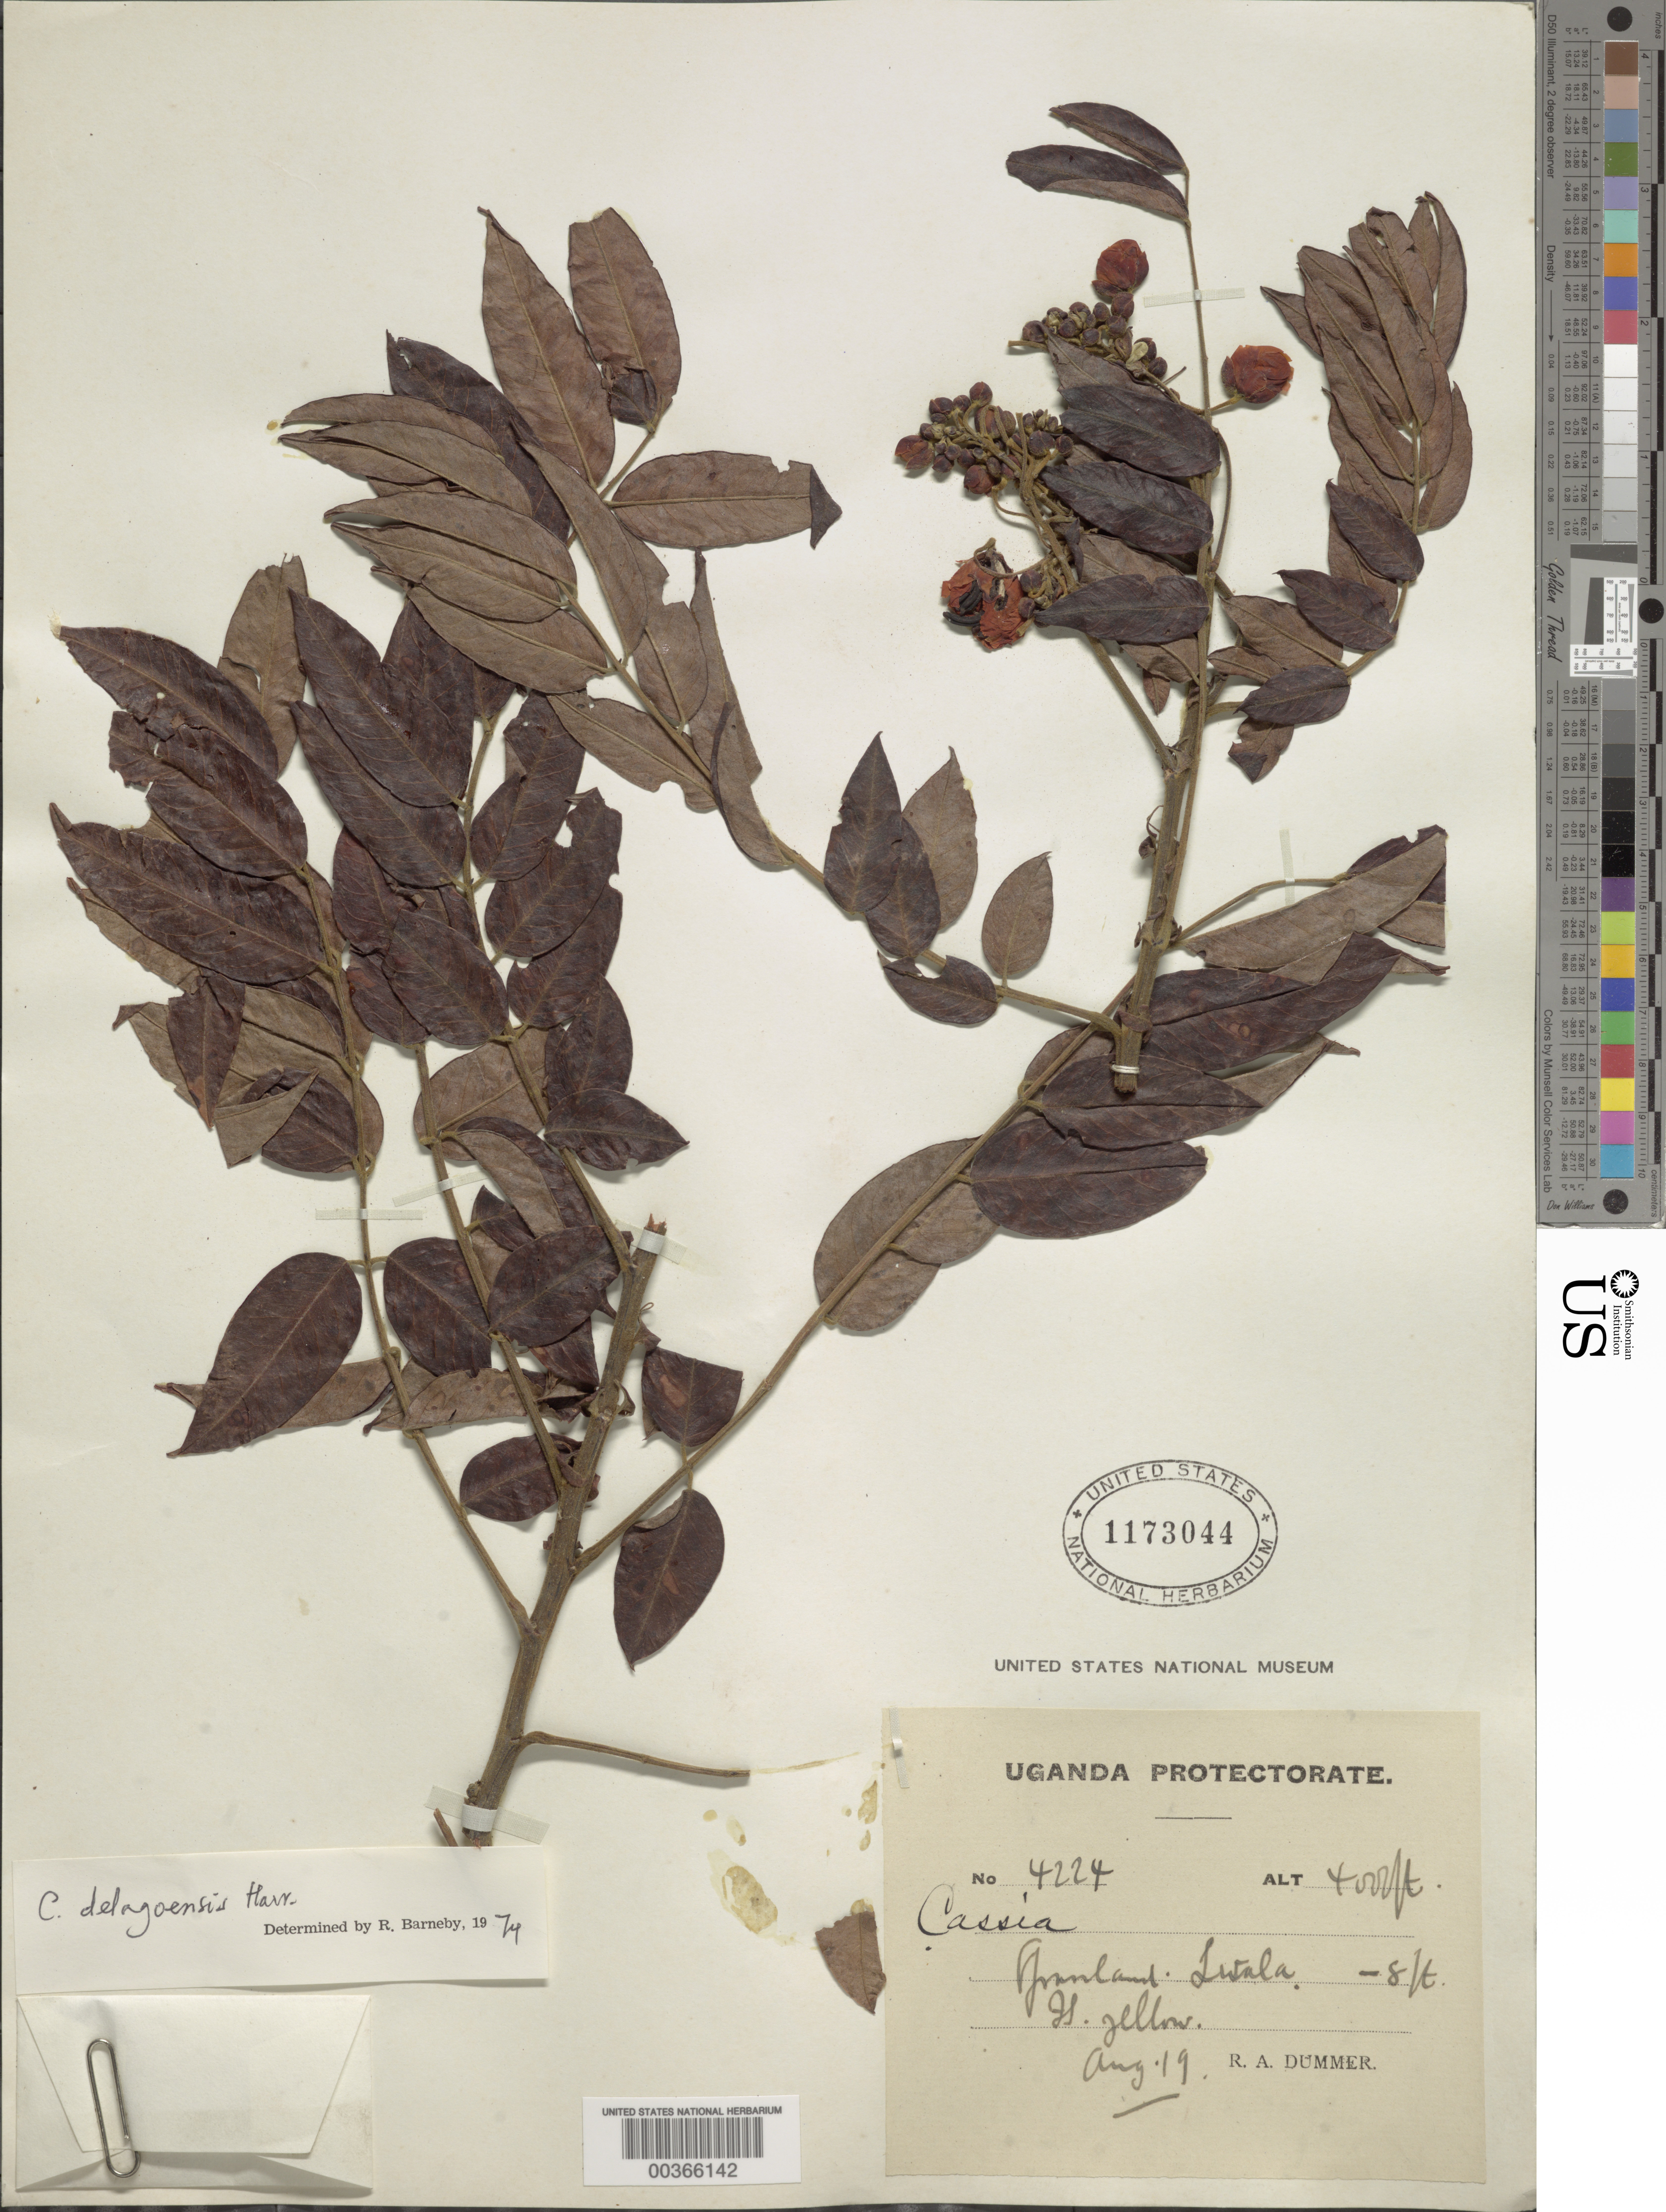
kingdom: Plantae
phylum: Tracheophyta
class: Magnoliopsida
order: Fabales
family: Fabaceae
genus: Cassia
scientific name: Cassia delagoensis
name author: Harv.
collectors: R. Dümmer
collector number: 4224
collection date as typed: Aug 1919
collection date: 1919-08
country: Uganda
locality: Lwala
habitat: Grassland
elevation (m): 1219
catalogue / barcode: US 1173044